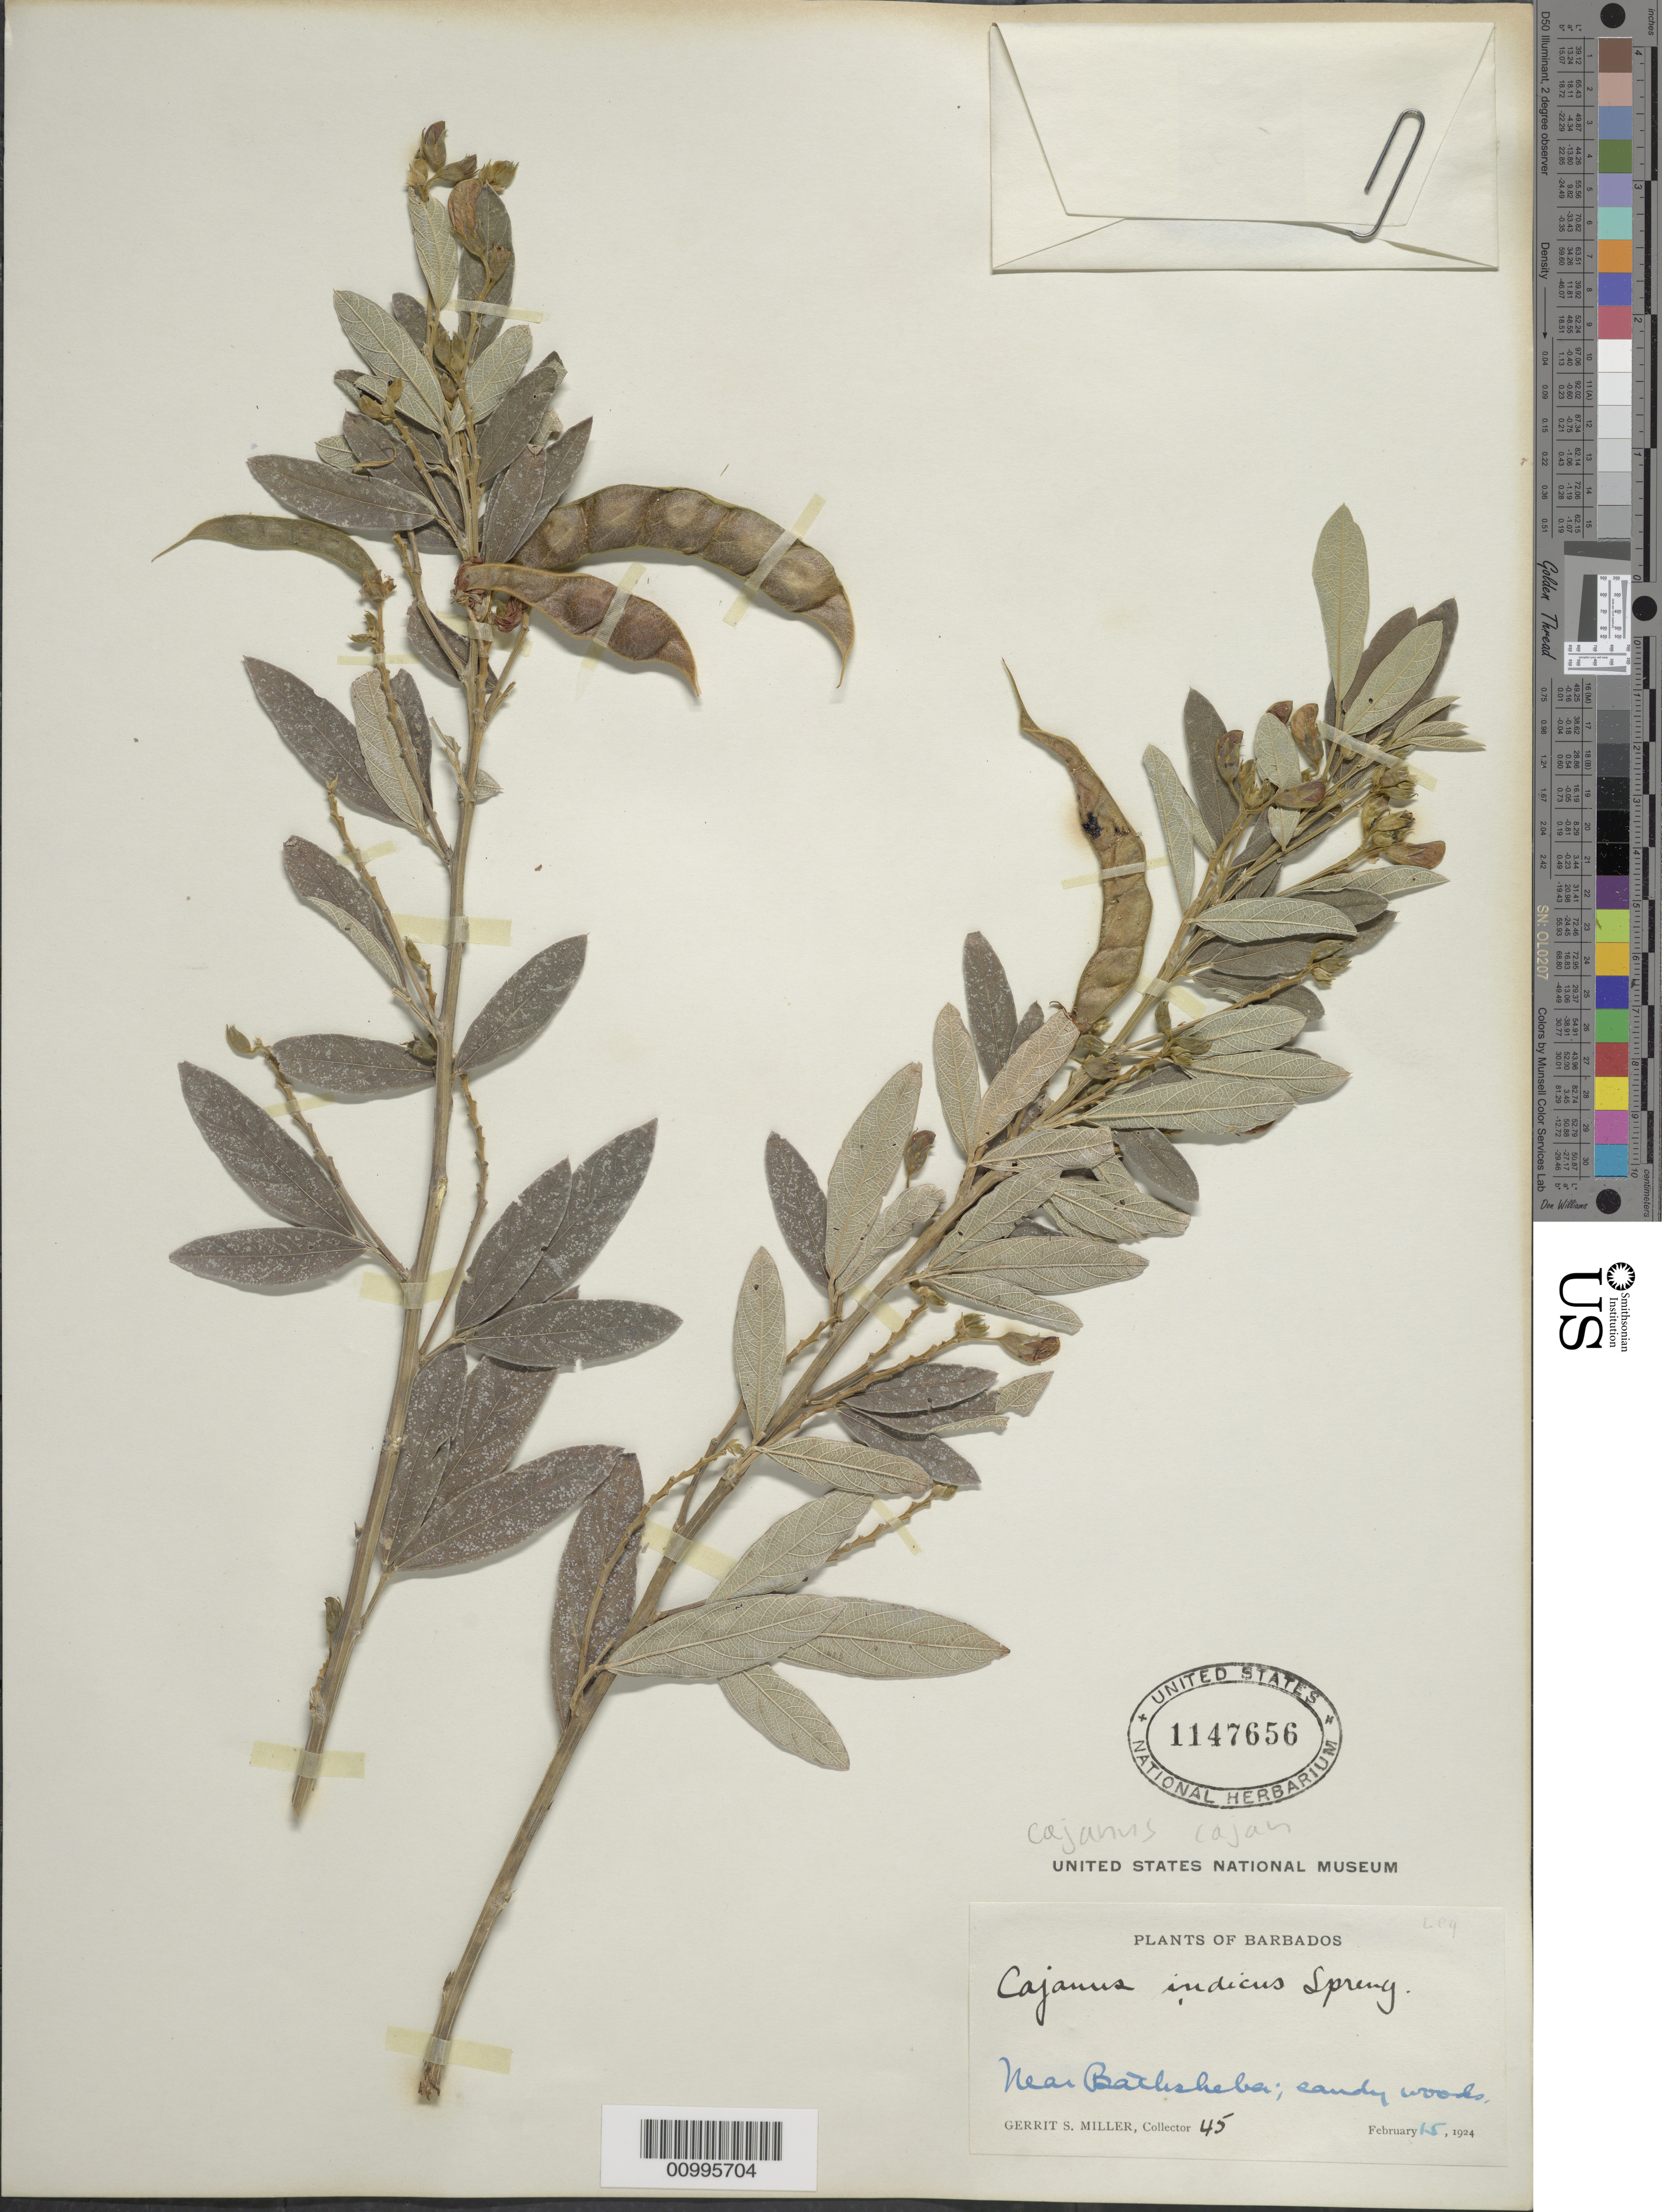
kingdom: Plantae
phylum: Tracheophyta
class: Magnoliopsida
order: Fabales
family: Fabaceae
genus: Cajanus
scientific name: Cajanus cajan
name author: (L.) Huth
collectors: G. S. Miller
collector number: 45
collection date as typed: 15 Feb 1924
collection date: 1924-02-15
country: Barbados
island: Barbados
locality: Near Bathsheba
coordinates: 0 N, 0 E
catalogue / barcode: US 1147656